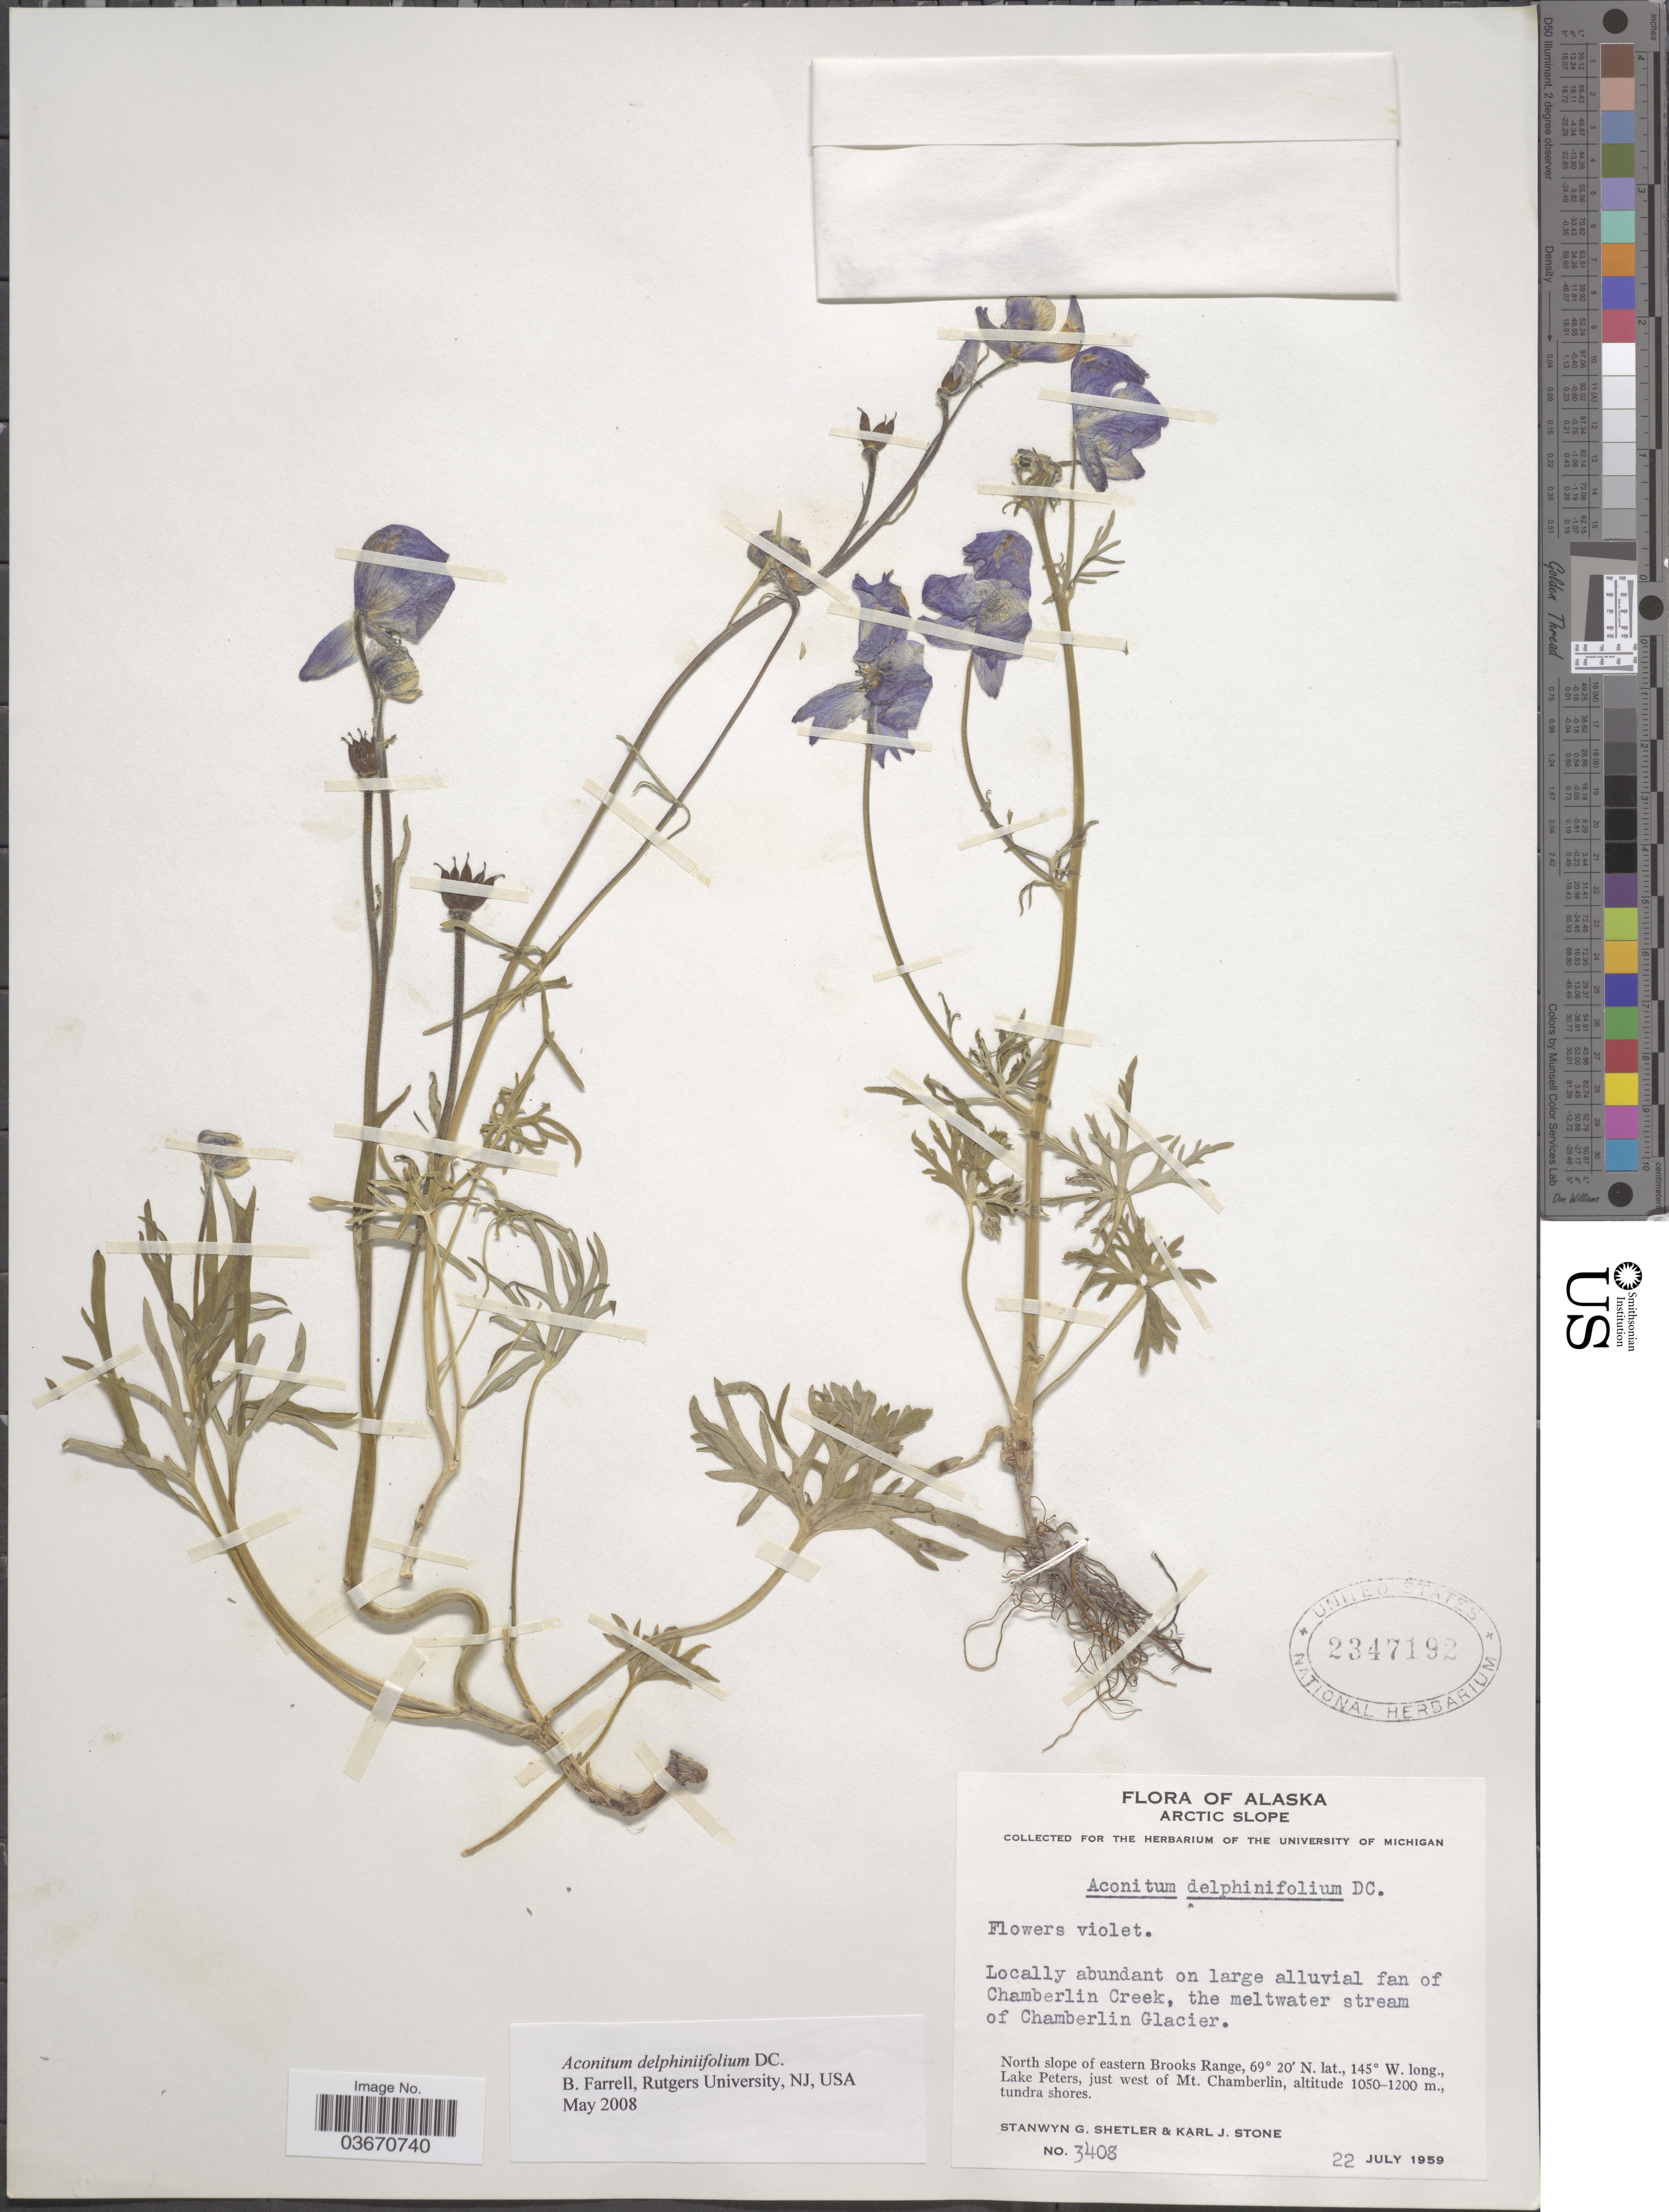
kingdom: Plantae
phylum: Tracheophyta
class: Magnoliopsida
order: Ranunculales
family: Ranunculaceae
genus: Aconitum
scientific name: Aconitum delphinifolium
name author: DC.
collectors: S. Shetler & K. J. Stone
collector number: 3408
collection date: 1959-07-22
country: United States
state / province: Alaska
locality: Arctic Slope. Fan of Chamberlin Creek, the meltwater stream of Chamberlin Glacier. North slope of eastern Brooks Range, Lake Peters, just west of Mt. Chamberlin.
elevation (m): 1050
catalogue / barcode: US 2347192